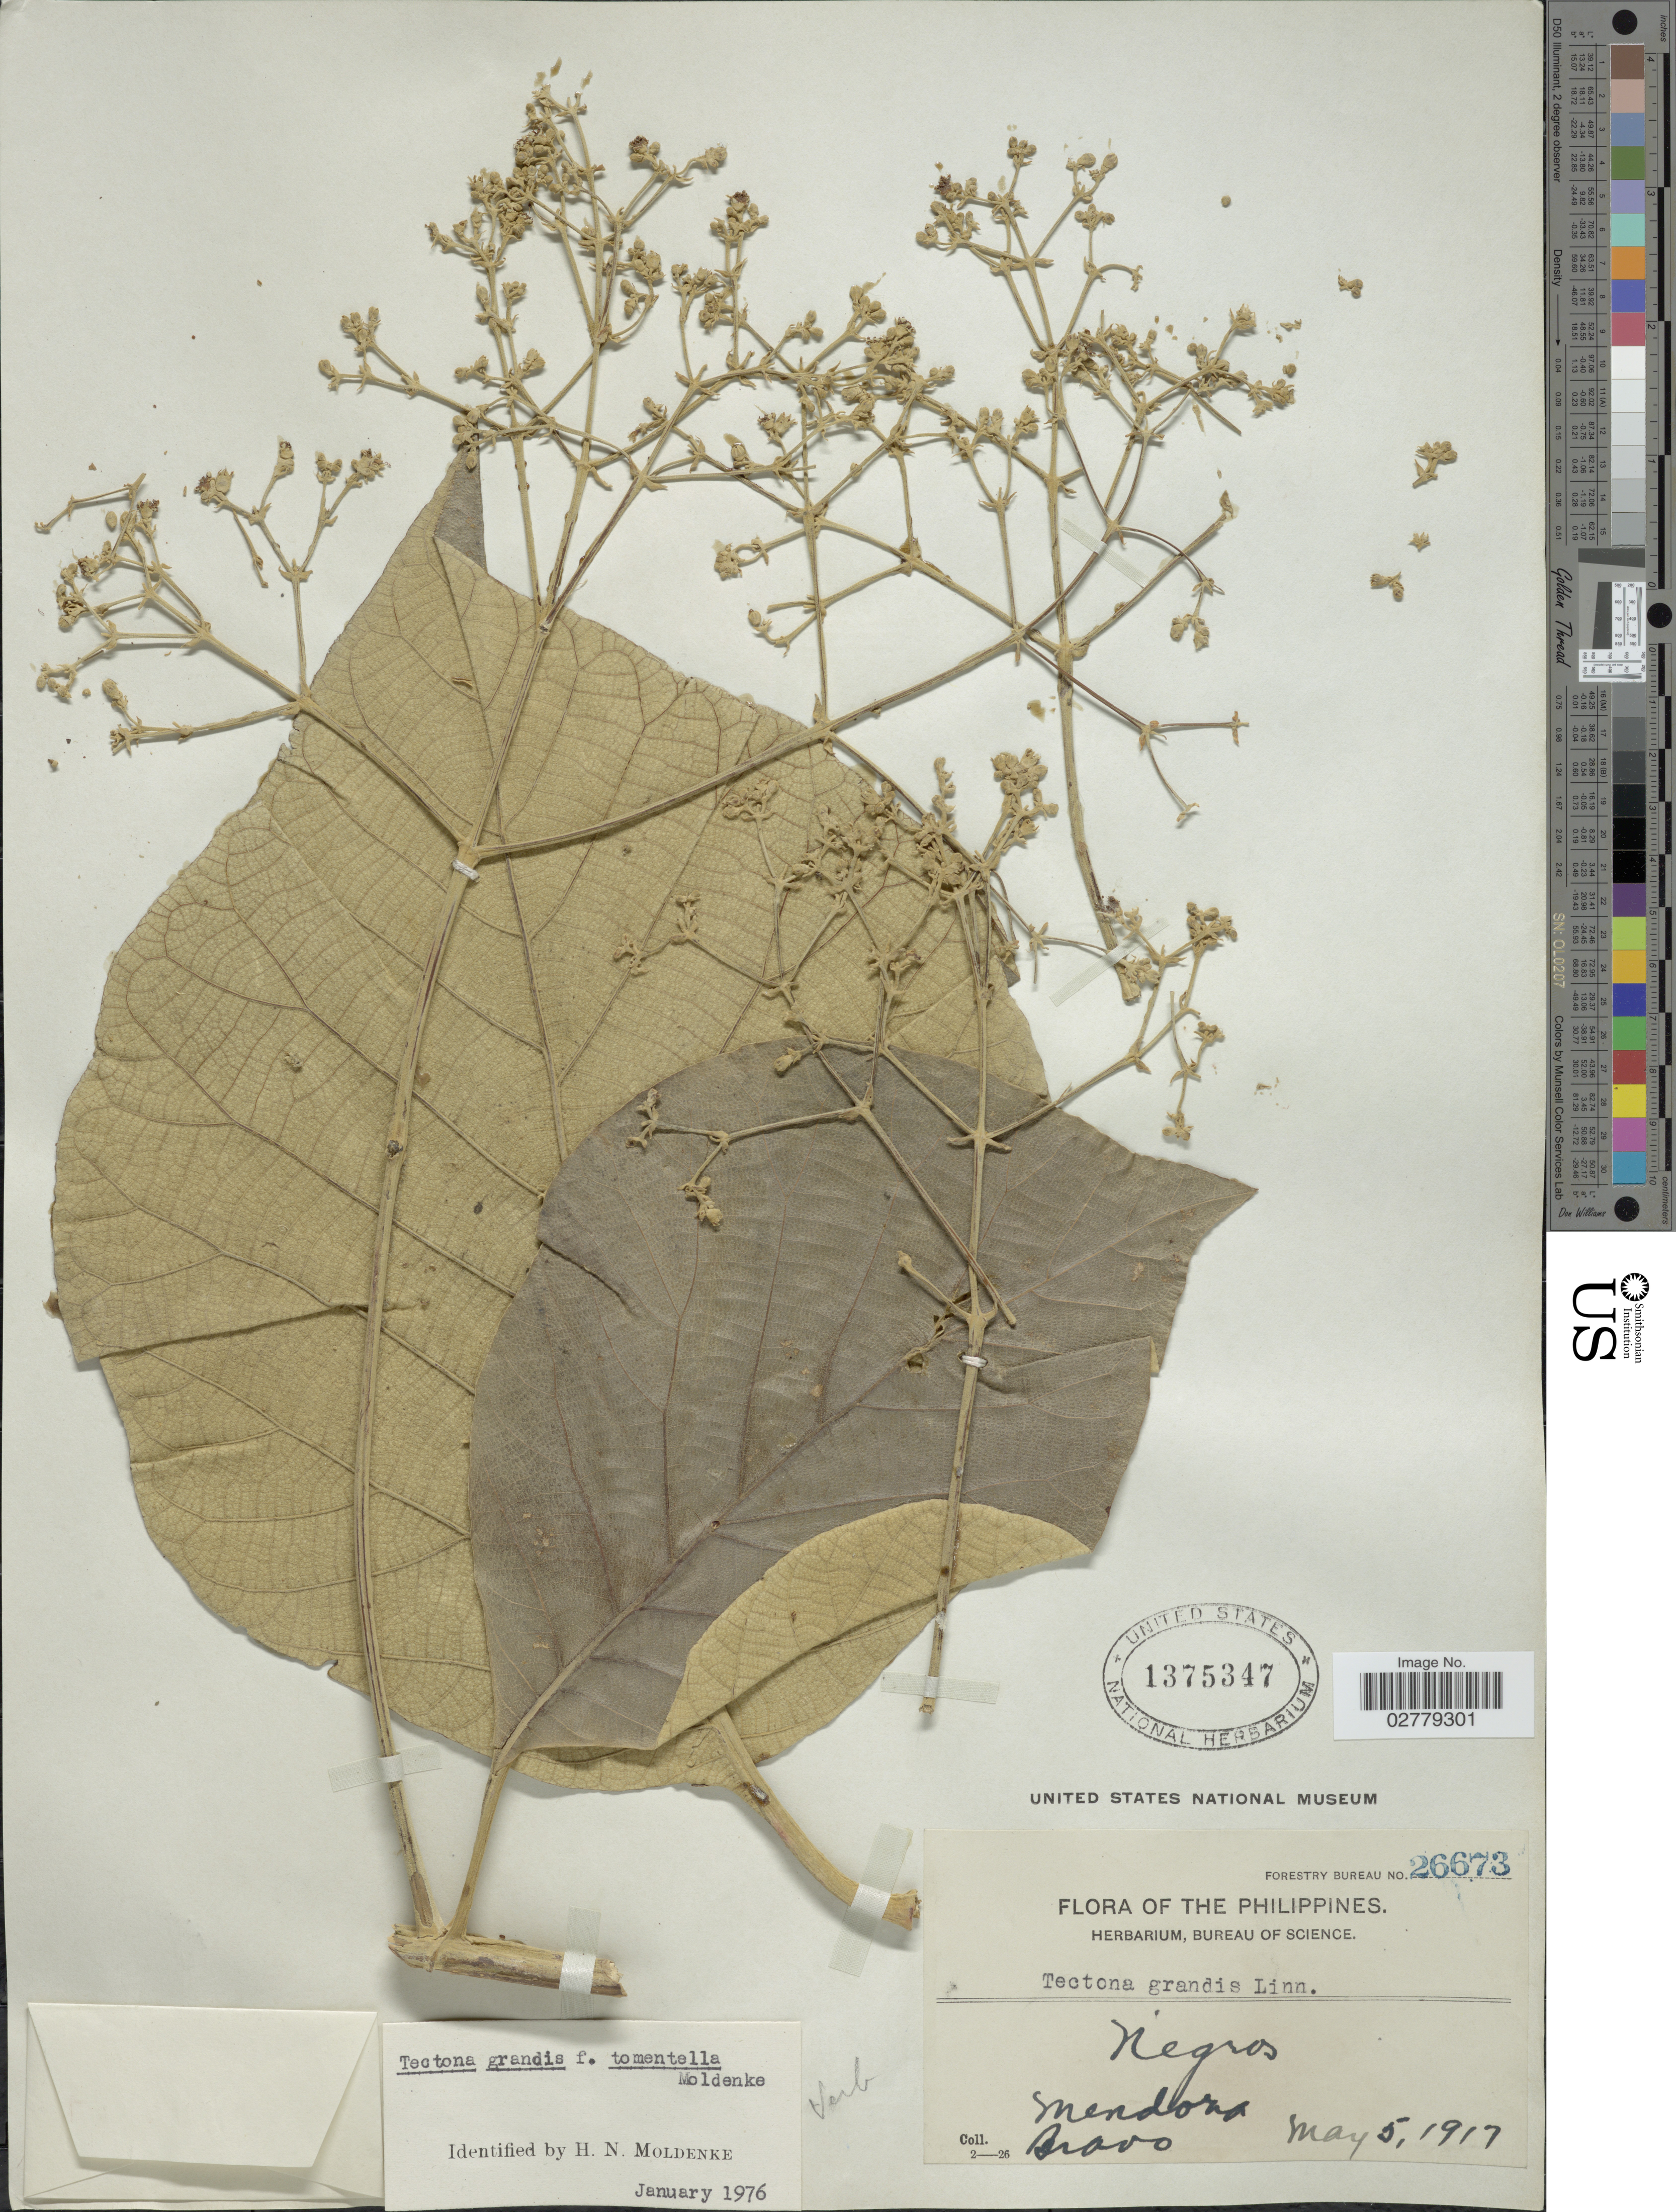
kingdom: Plantae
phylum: Tracheophyta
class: Magnoliopsida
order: Lamiales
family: Lamiaceae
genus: Tectona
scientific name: Tectona grandis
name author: L. f.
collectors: Mendoza & Bravo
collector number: Forestry Bureau 26673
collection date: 1917-05-05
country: Philippines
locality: Negros.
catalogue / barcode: US 1375347